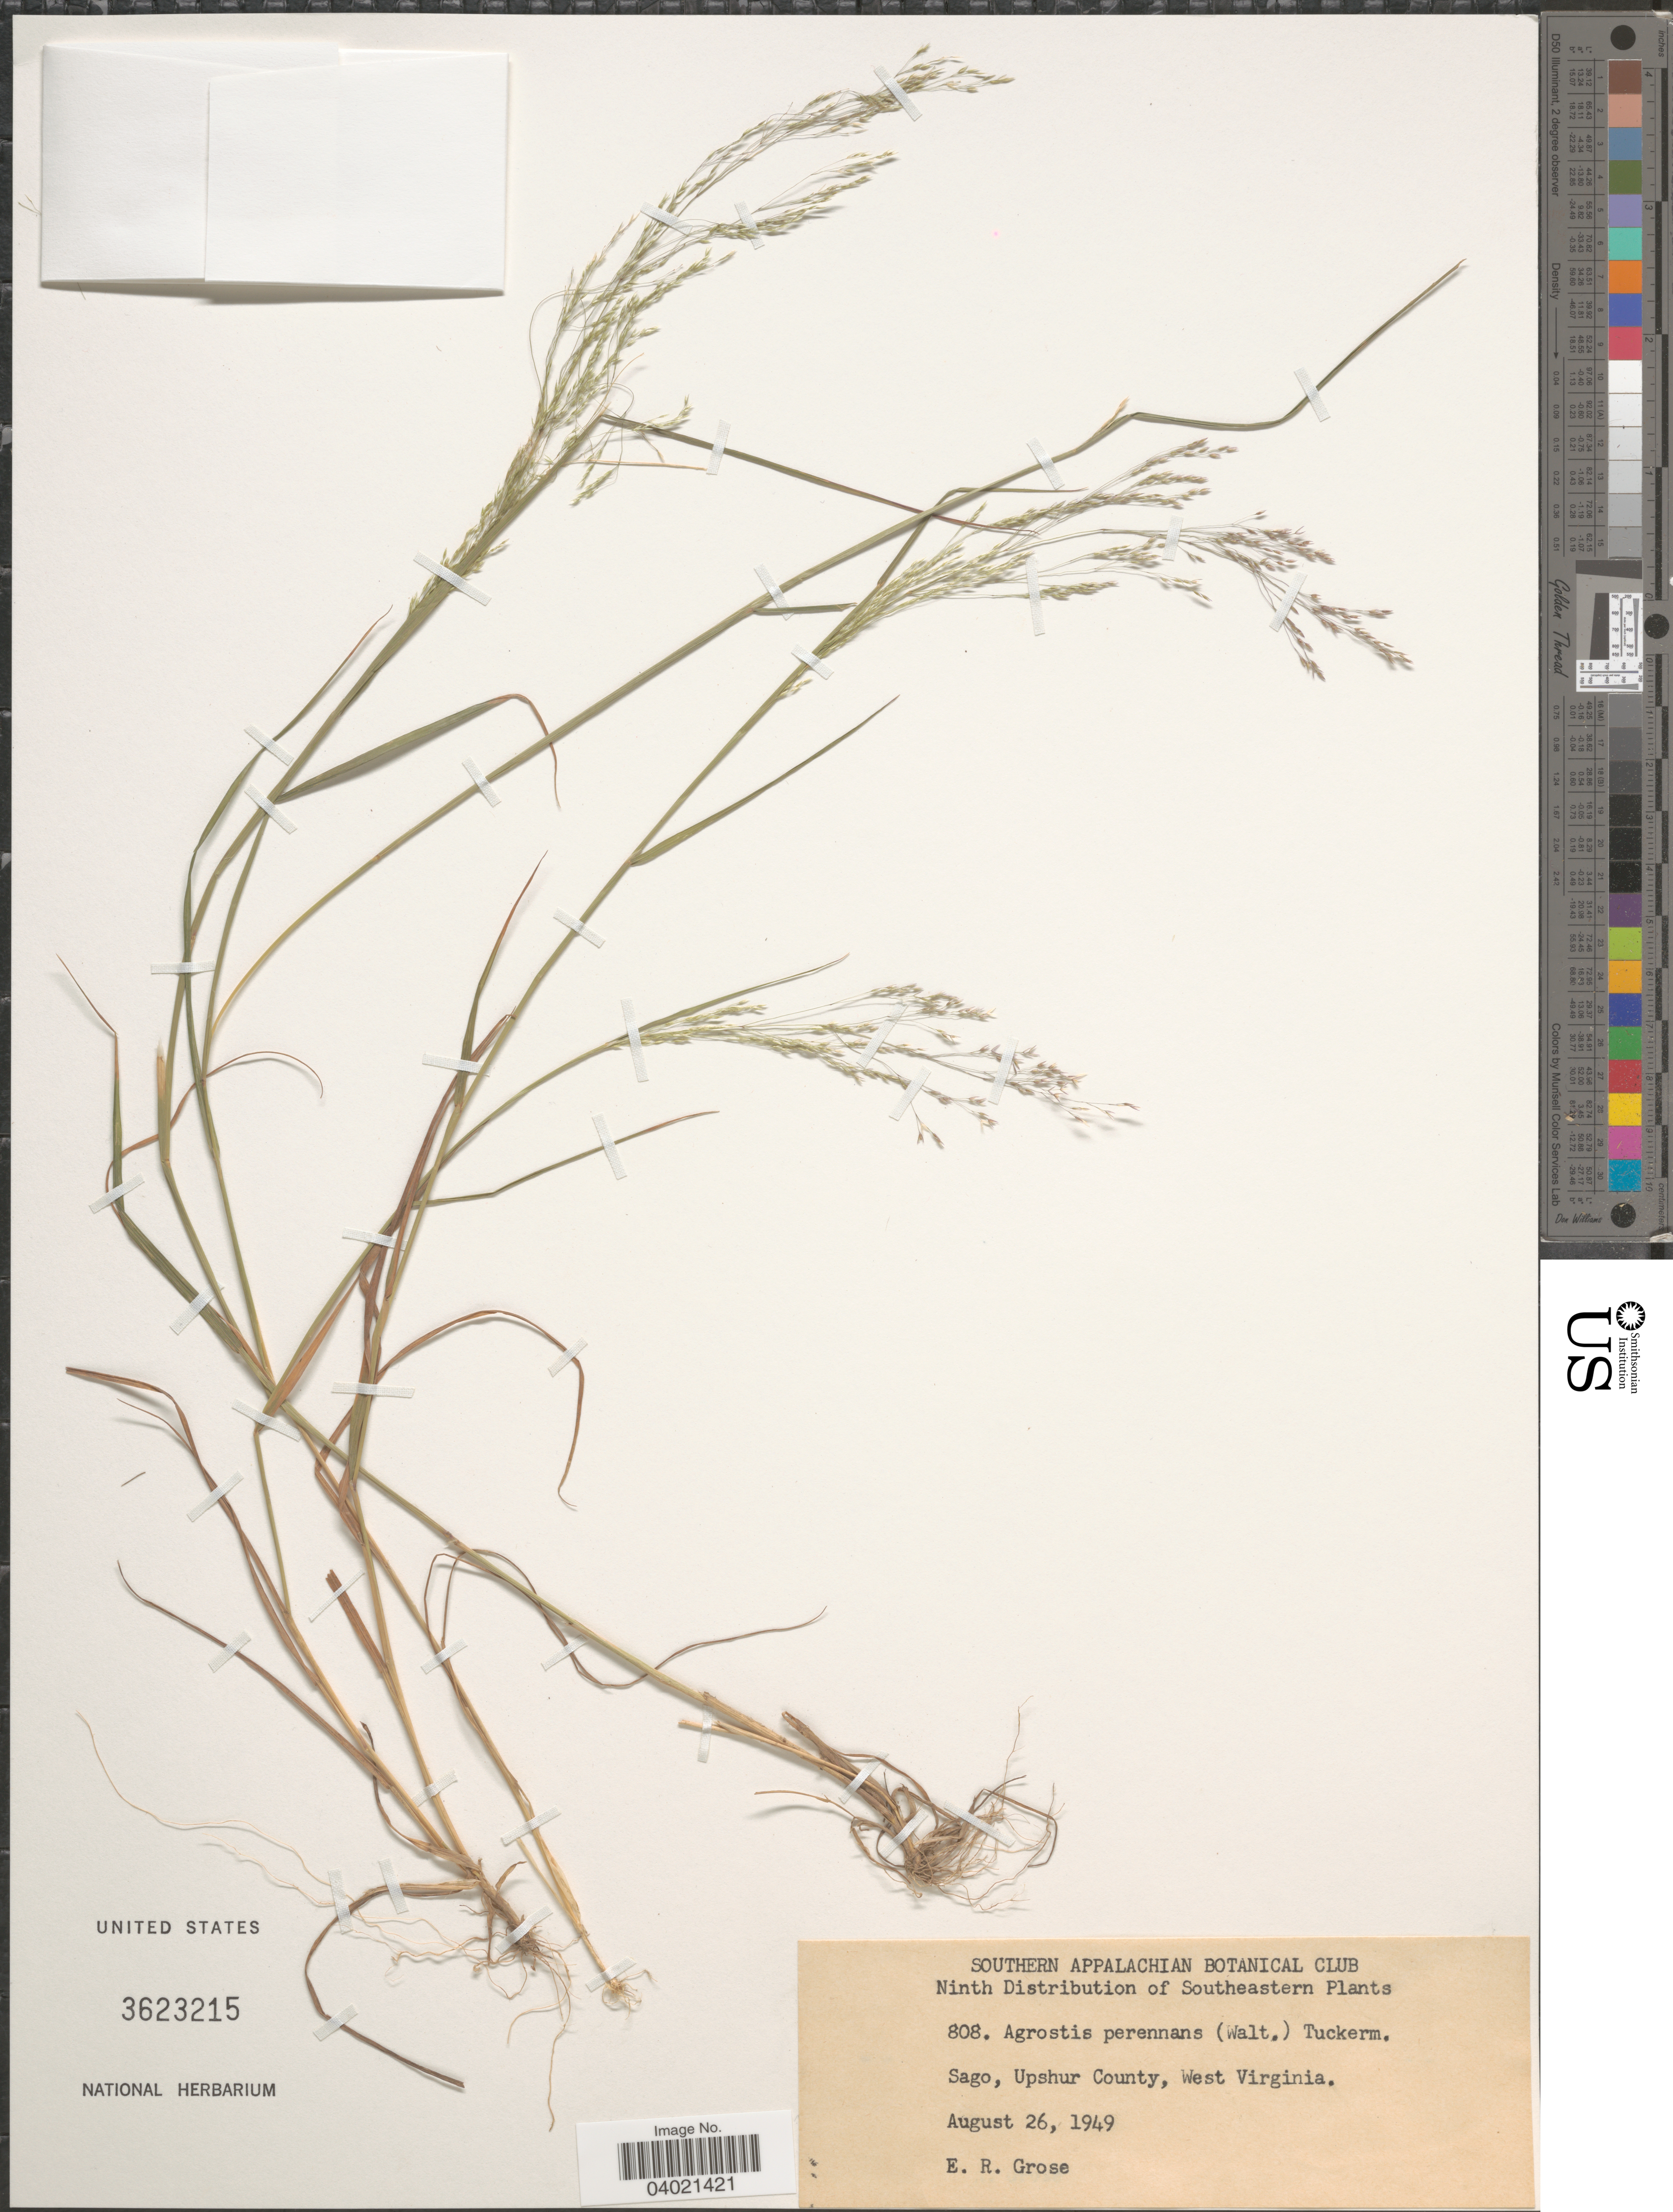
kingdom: Plantae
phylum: Tracheophyta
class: Liliopsida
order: Poales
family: Poaceae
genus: Agrostis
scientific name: Agrostis perennans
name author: (Walter) Tuck.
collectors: E. Grose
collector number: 808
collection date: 1949-08-26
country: United States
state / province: West Virginia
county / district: Upshur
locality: Southeastern. Sago, Upshur County.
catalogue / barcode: US 3623215